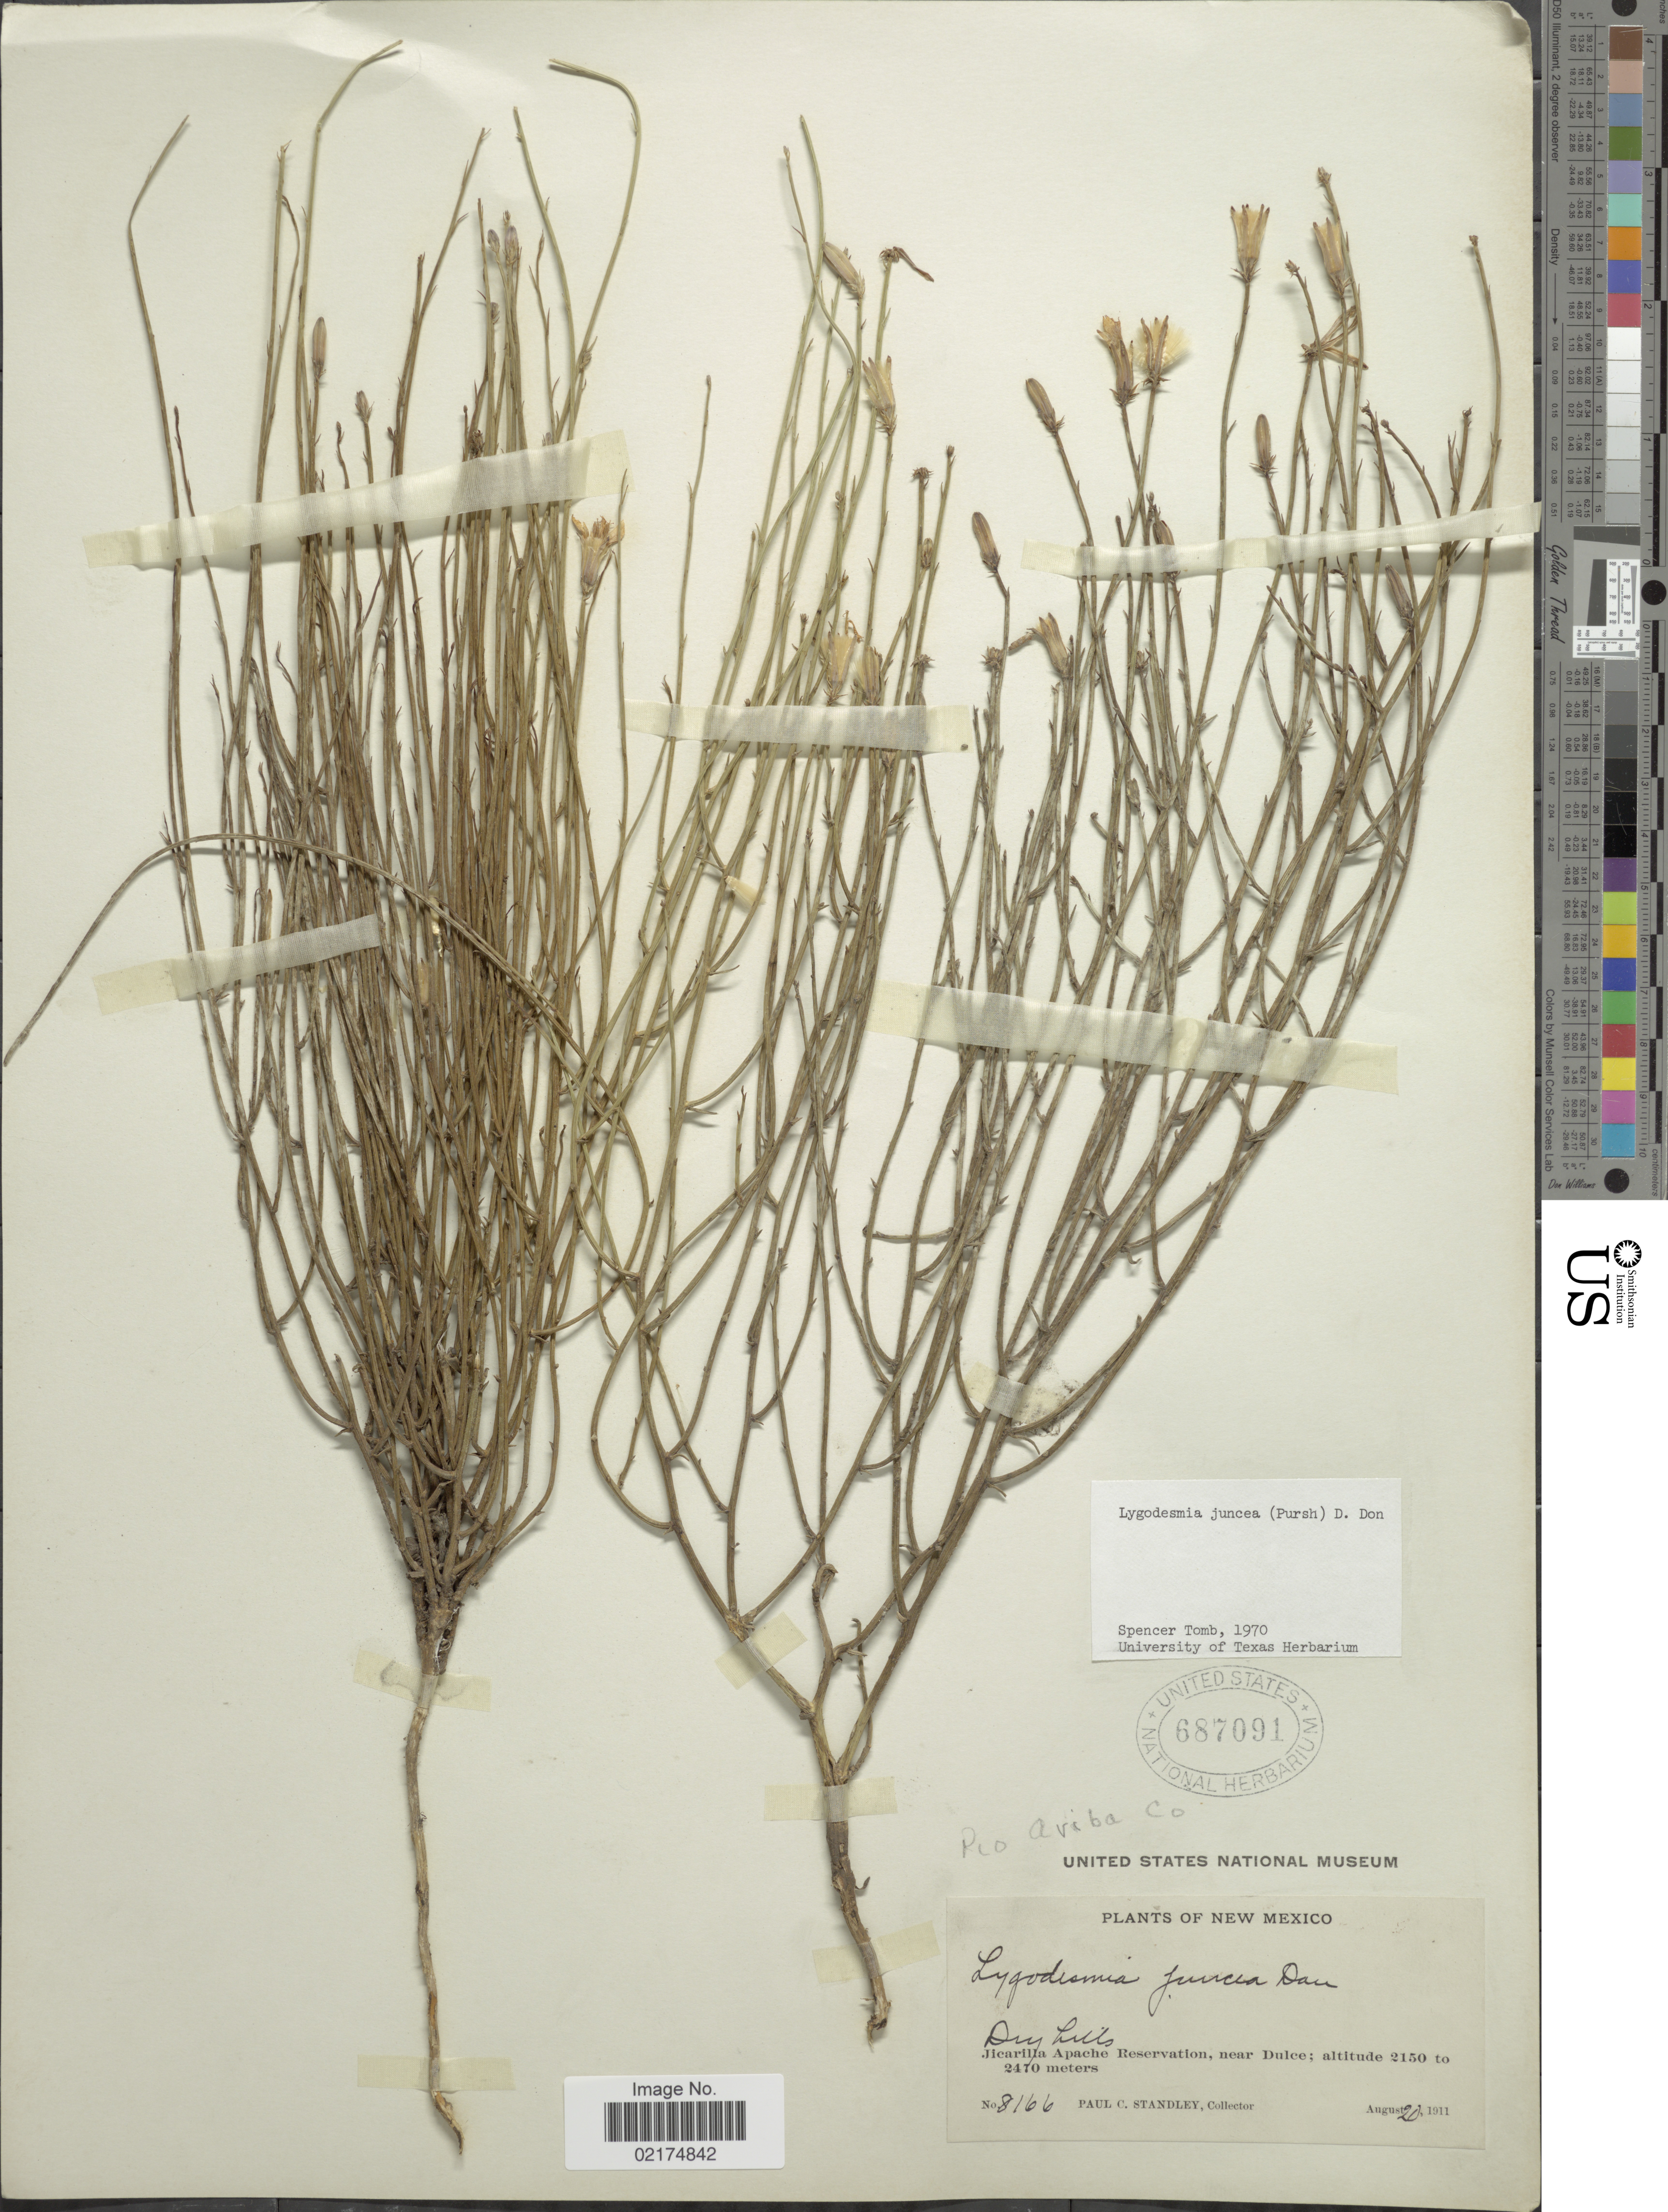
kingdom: Plantae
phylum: Tracheophyta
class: Magnoliopsida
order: Asterales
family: Asteraceae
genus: Lygodesmia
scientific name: Lygodesmia juncea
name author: D. Don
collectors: P. C. Standley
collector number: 8166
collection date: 1911-08-20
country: United States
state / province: New Mexico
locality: Jicarilla Apache Rservation, near Dulce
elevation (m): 2150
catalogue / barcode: US 687091